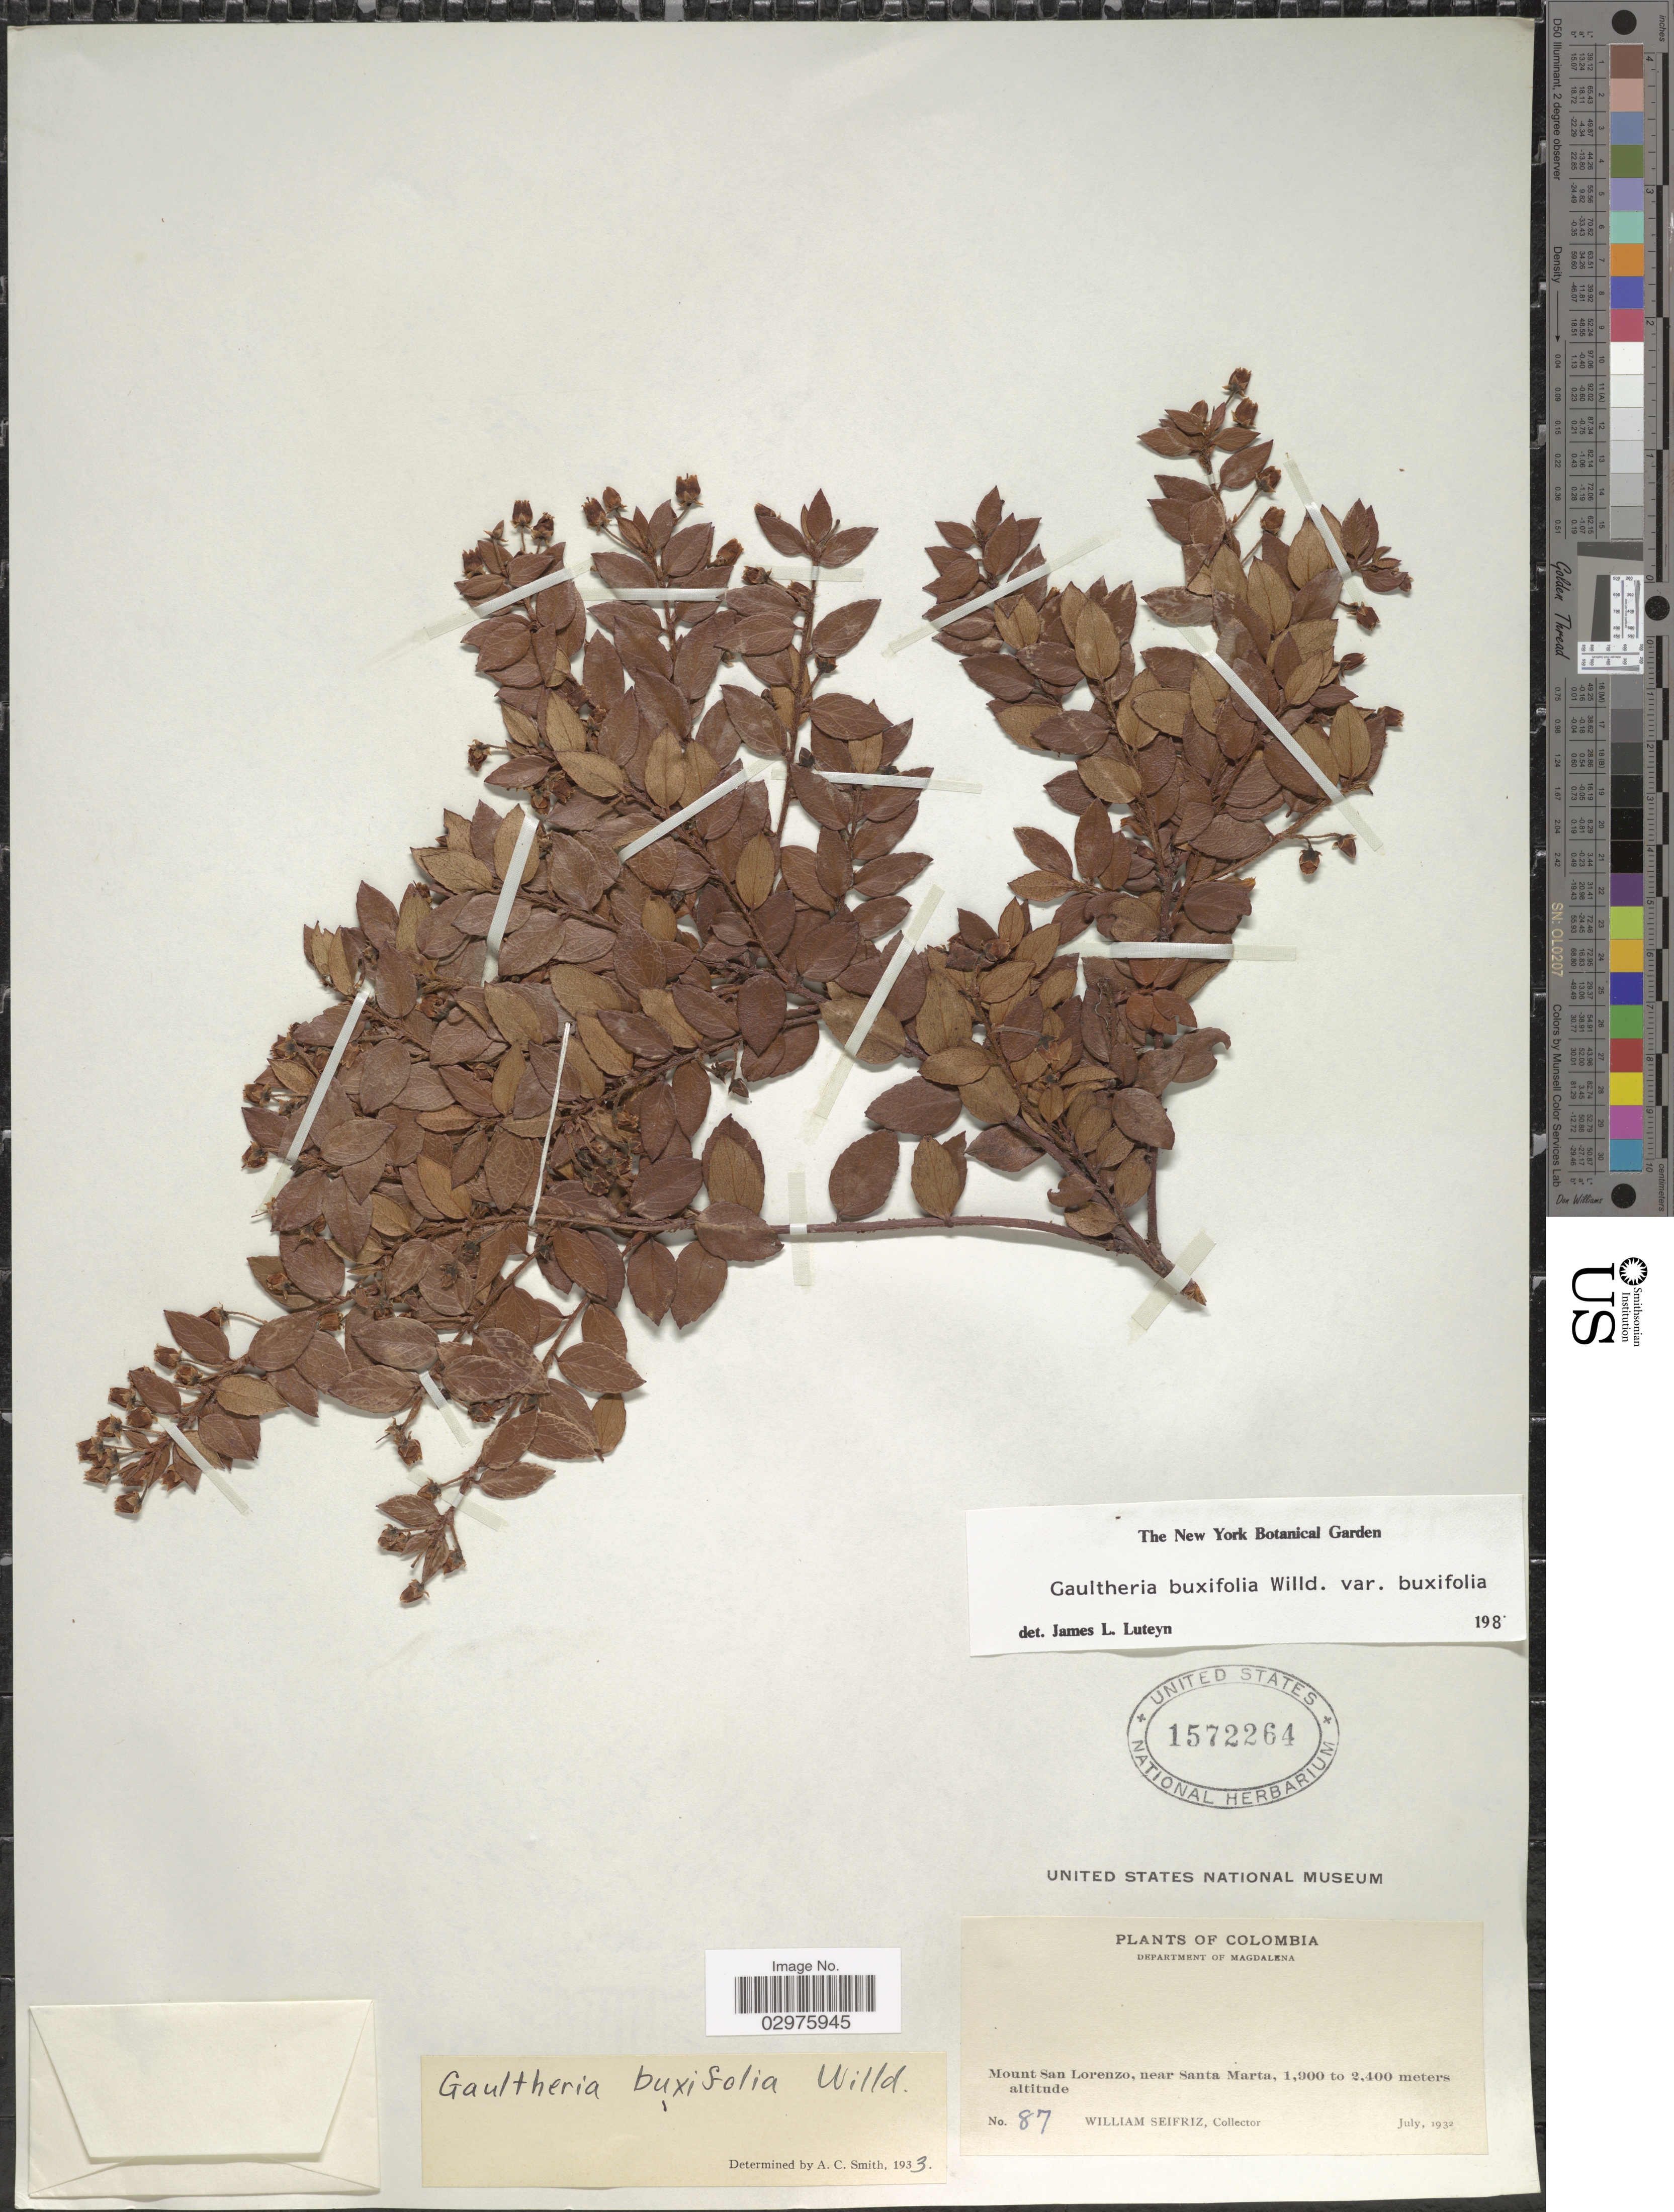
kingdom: Plantae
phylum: Tracheophyta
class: Magnoliopsida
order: Ericales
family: Ericaceae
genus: Gaultheria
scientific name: Gaultheria buxifolia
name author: Willd.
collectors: W. Seifriz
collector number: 87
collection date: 1932-07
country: Colombia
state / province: Magdalena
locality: Department of Magdalena. Mount San Lorenzo, near Santa Marta.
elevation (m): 1900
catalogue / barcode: US 1572264